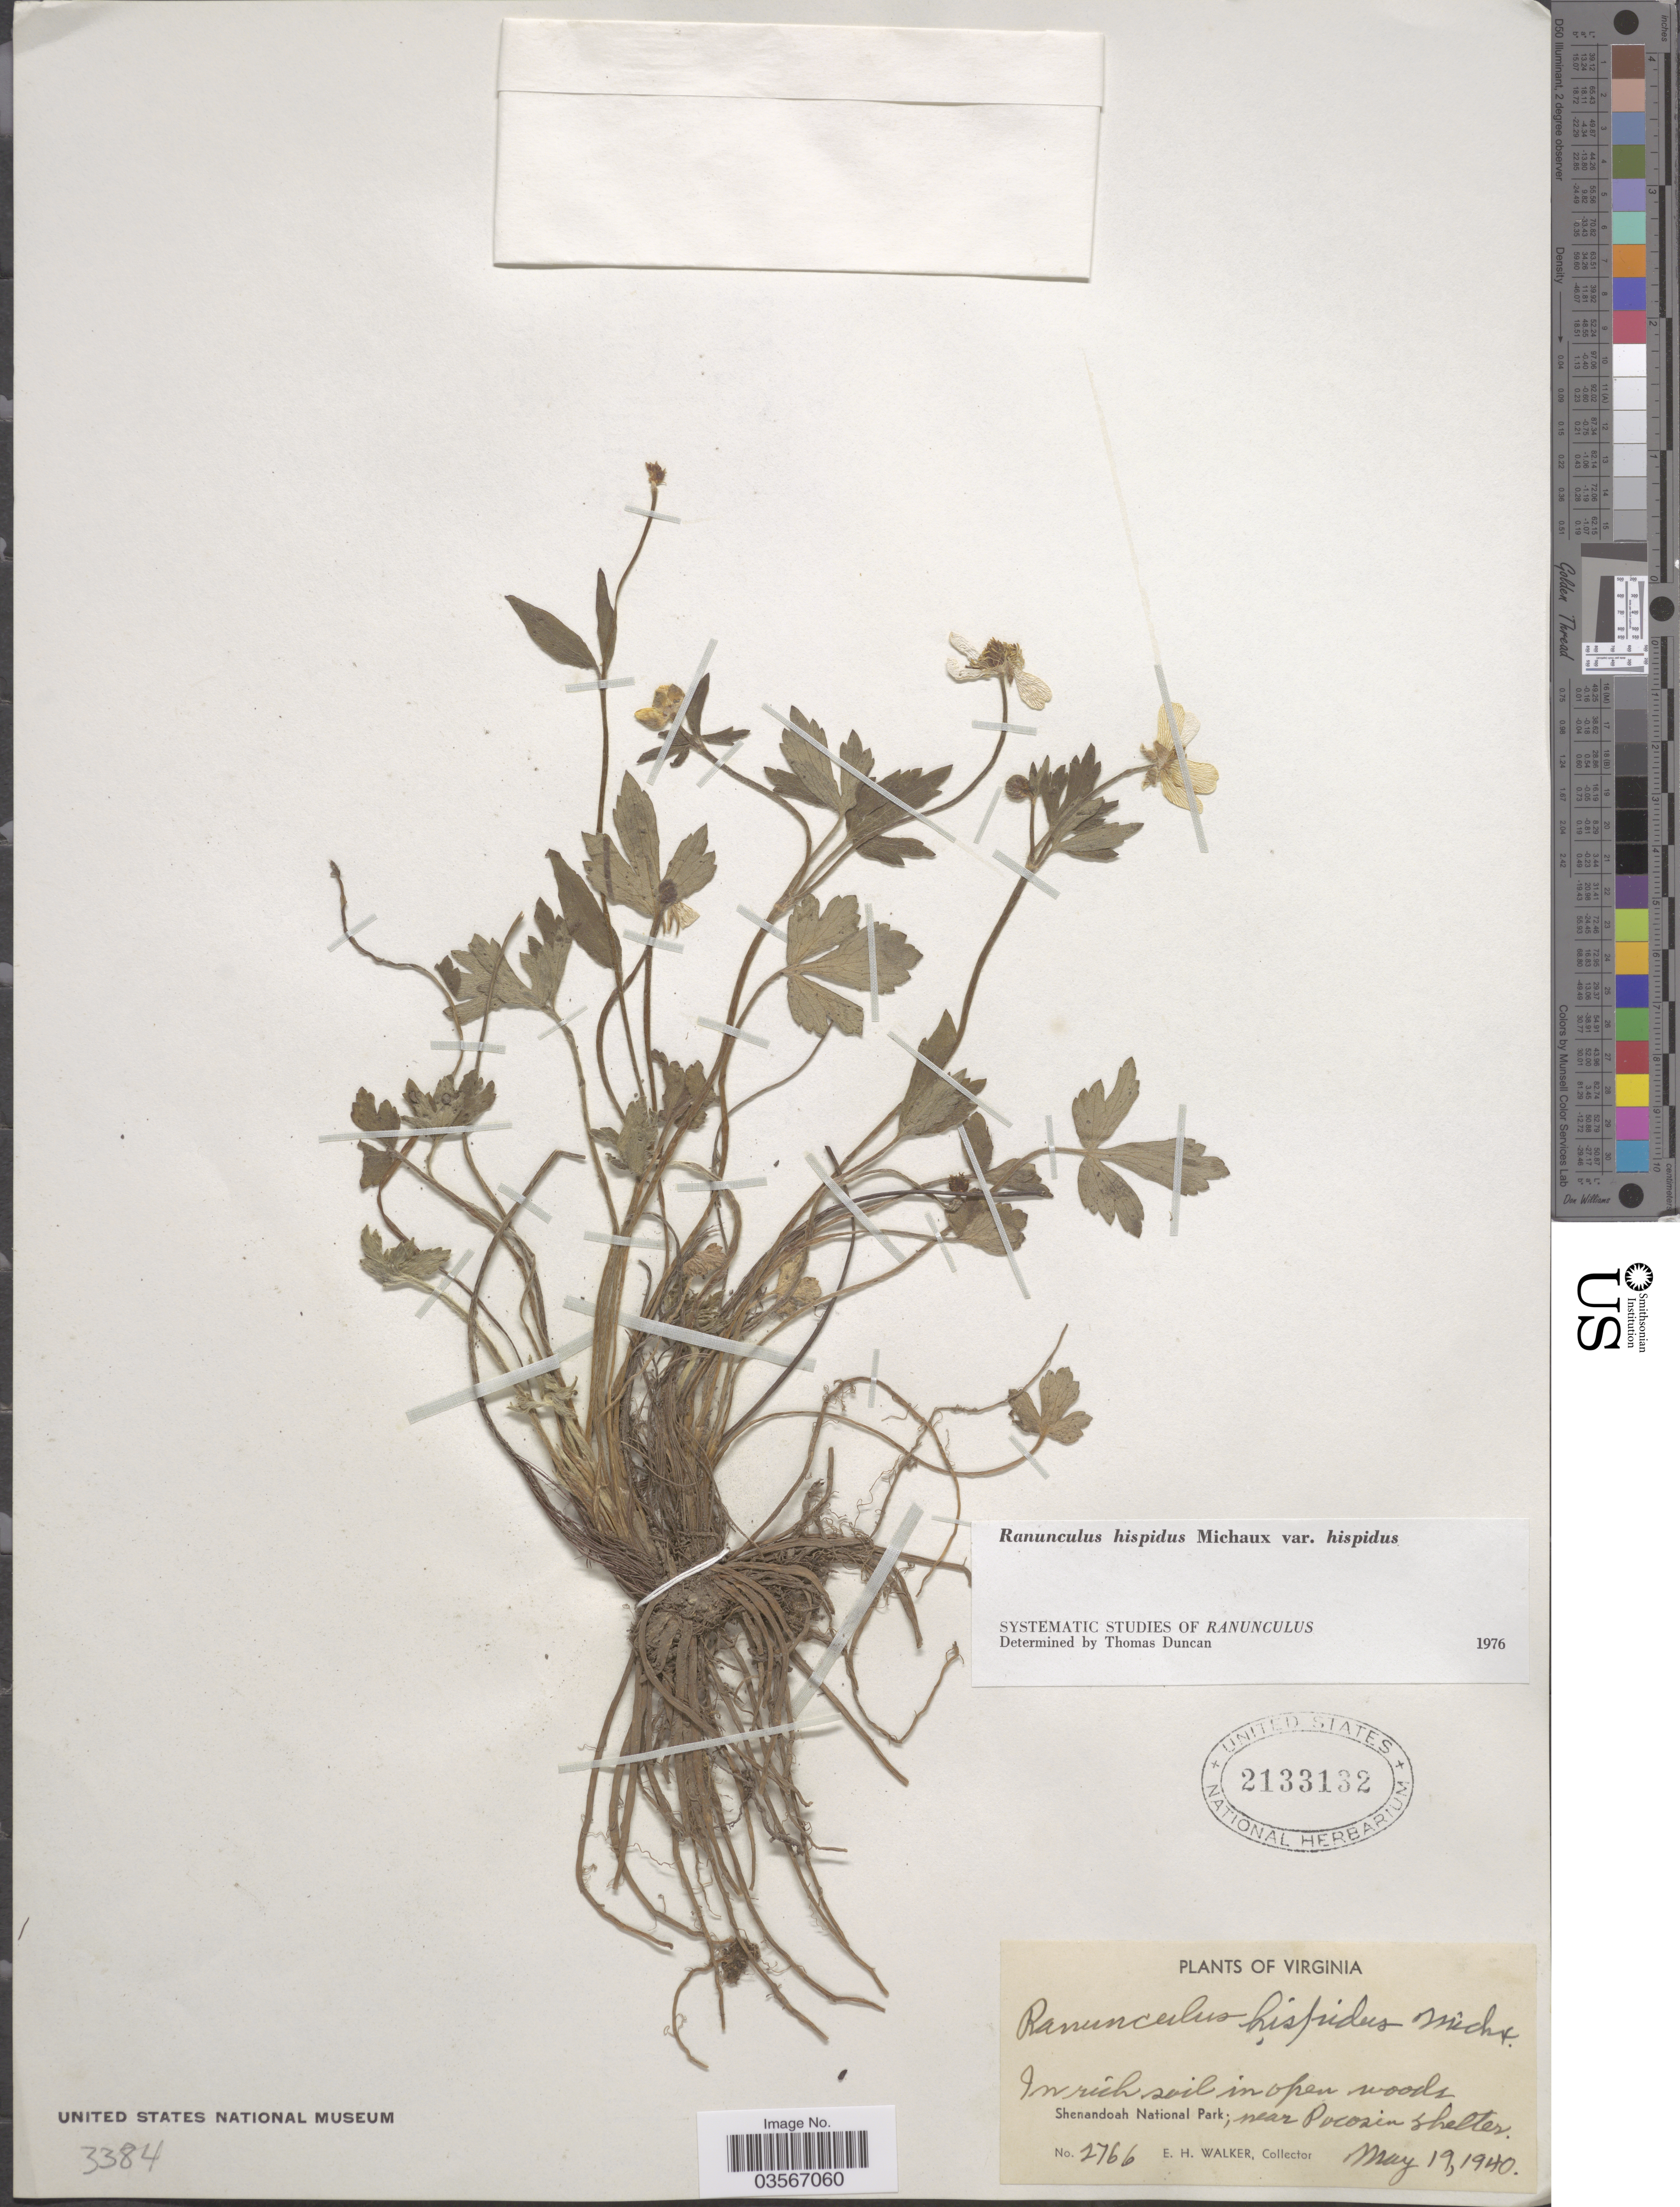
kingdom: Plantae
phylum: Tracheophyta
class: Magnoliopsida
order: Ranunculales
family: Ranunculaceae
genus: Ranunculus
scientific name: Ranunculus hispidus var. hispidus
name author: Michx.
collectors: E. H. Walker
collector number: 2766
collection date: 1940-05-19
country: United States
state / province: Virginia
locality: In rich soil in open woods, Shenandoah National Park; near Pocosin Shelter.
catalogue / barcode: US 2133132